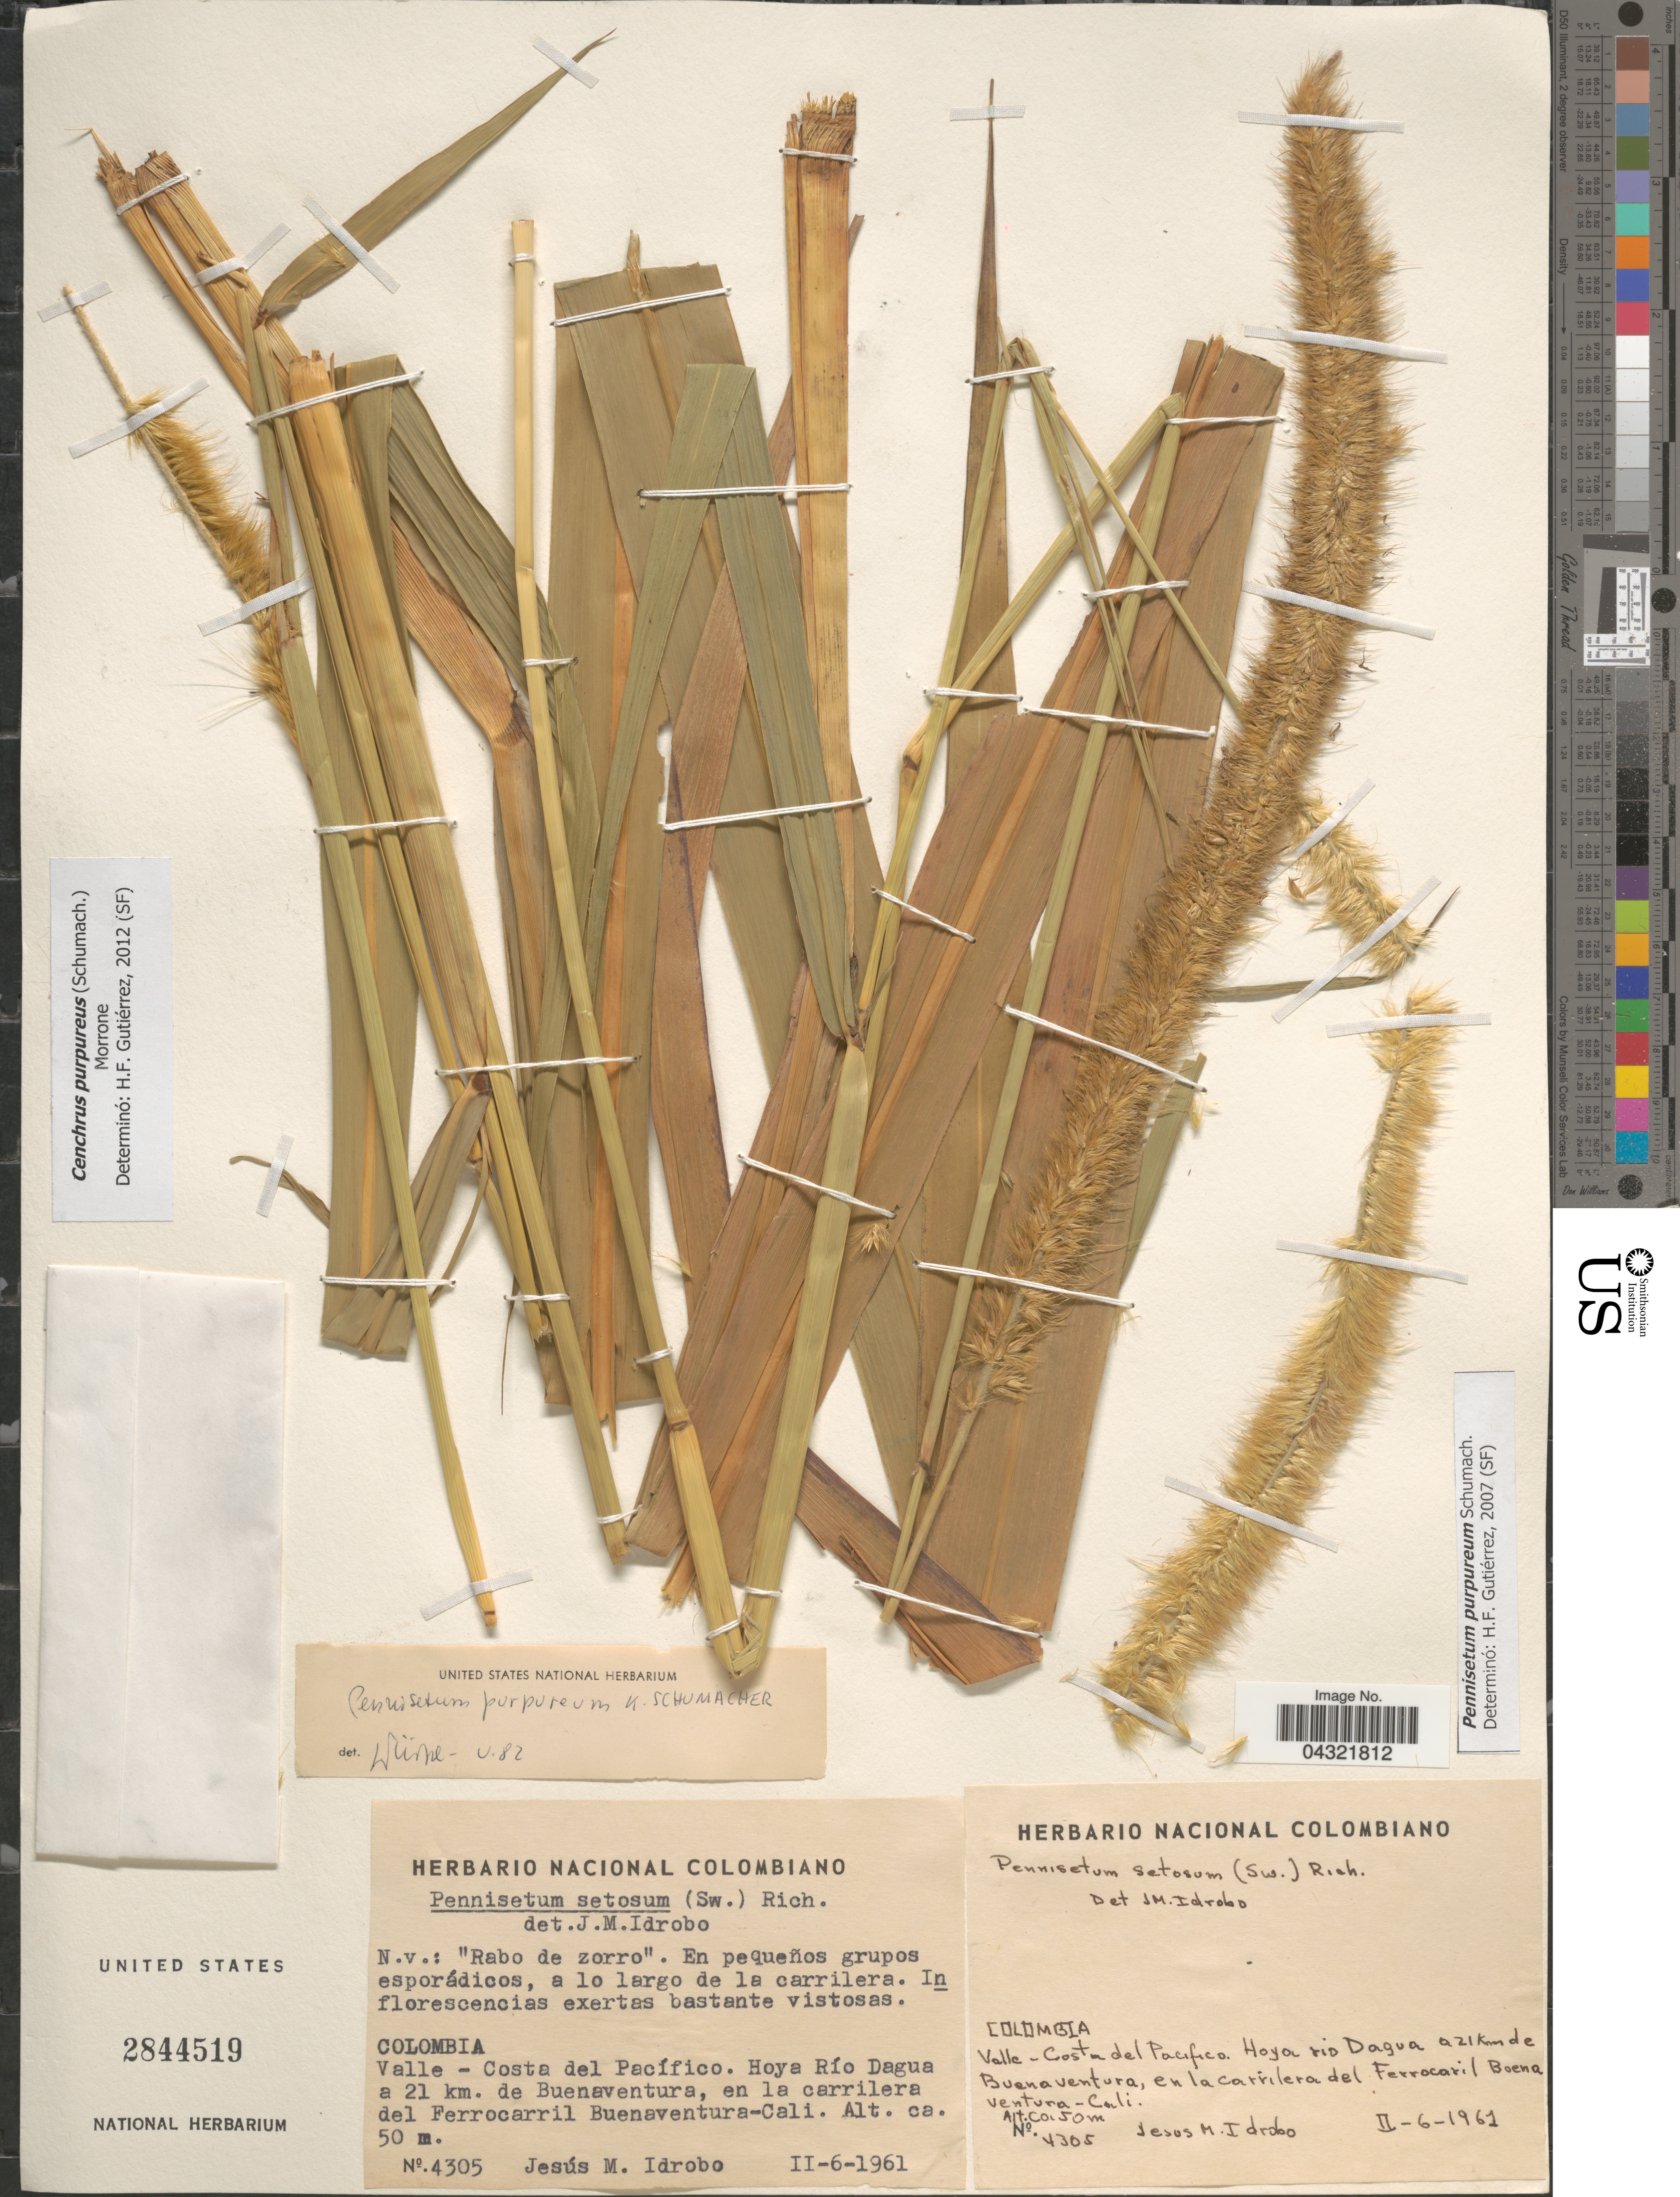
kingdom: Plantae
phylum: Tracheophyta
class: Liliopsida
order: Poales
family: Poaceae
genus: Cenchrus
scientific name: Cenchrus purpureus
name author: (Schumach.) Morrone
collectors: J. M. Idrobo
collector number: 4305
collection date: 1961-06-11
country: Colombia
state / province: Valle del Cauca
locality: Valle-Costa del Pacífico. Hoya Río Dagua a 21 km. de Buenaventura, en la carrilera del Ferrocarril Buenaventura-Cali.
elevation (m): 50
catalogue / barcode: US 2844519